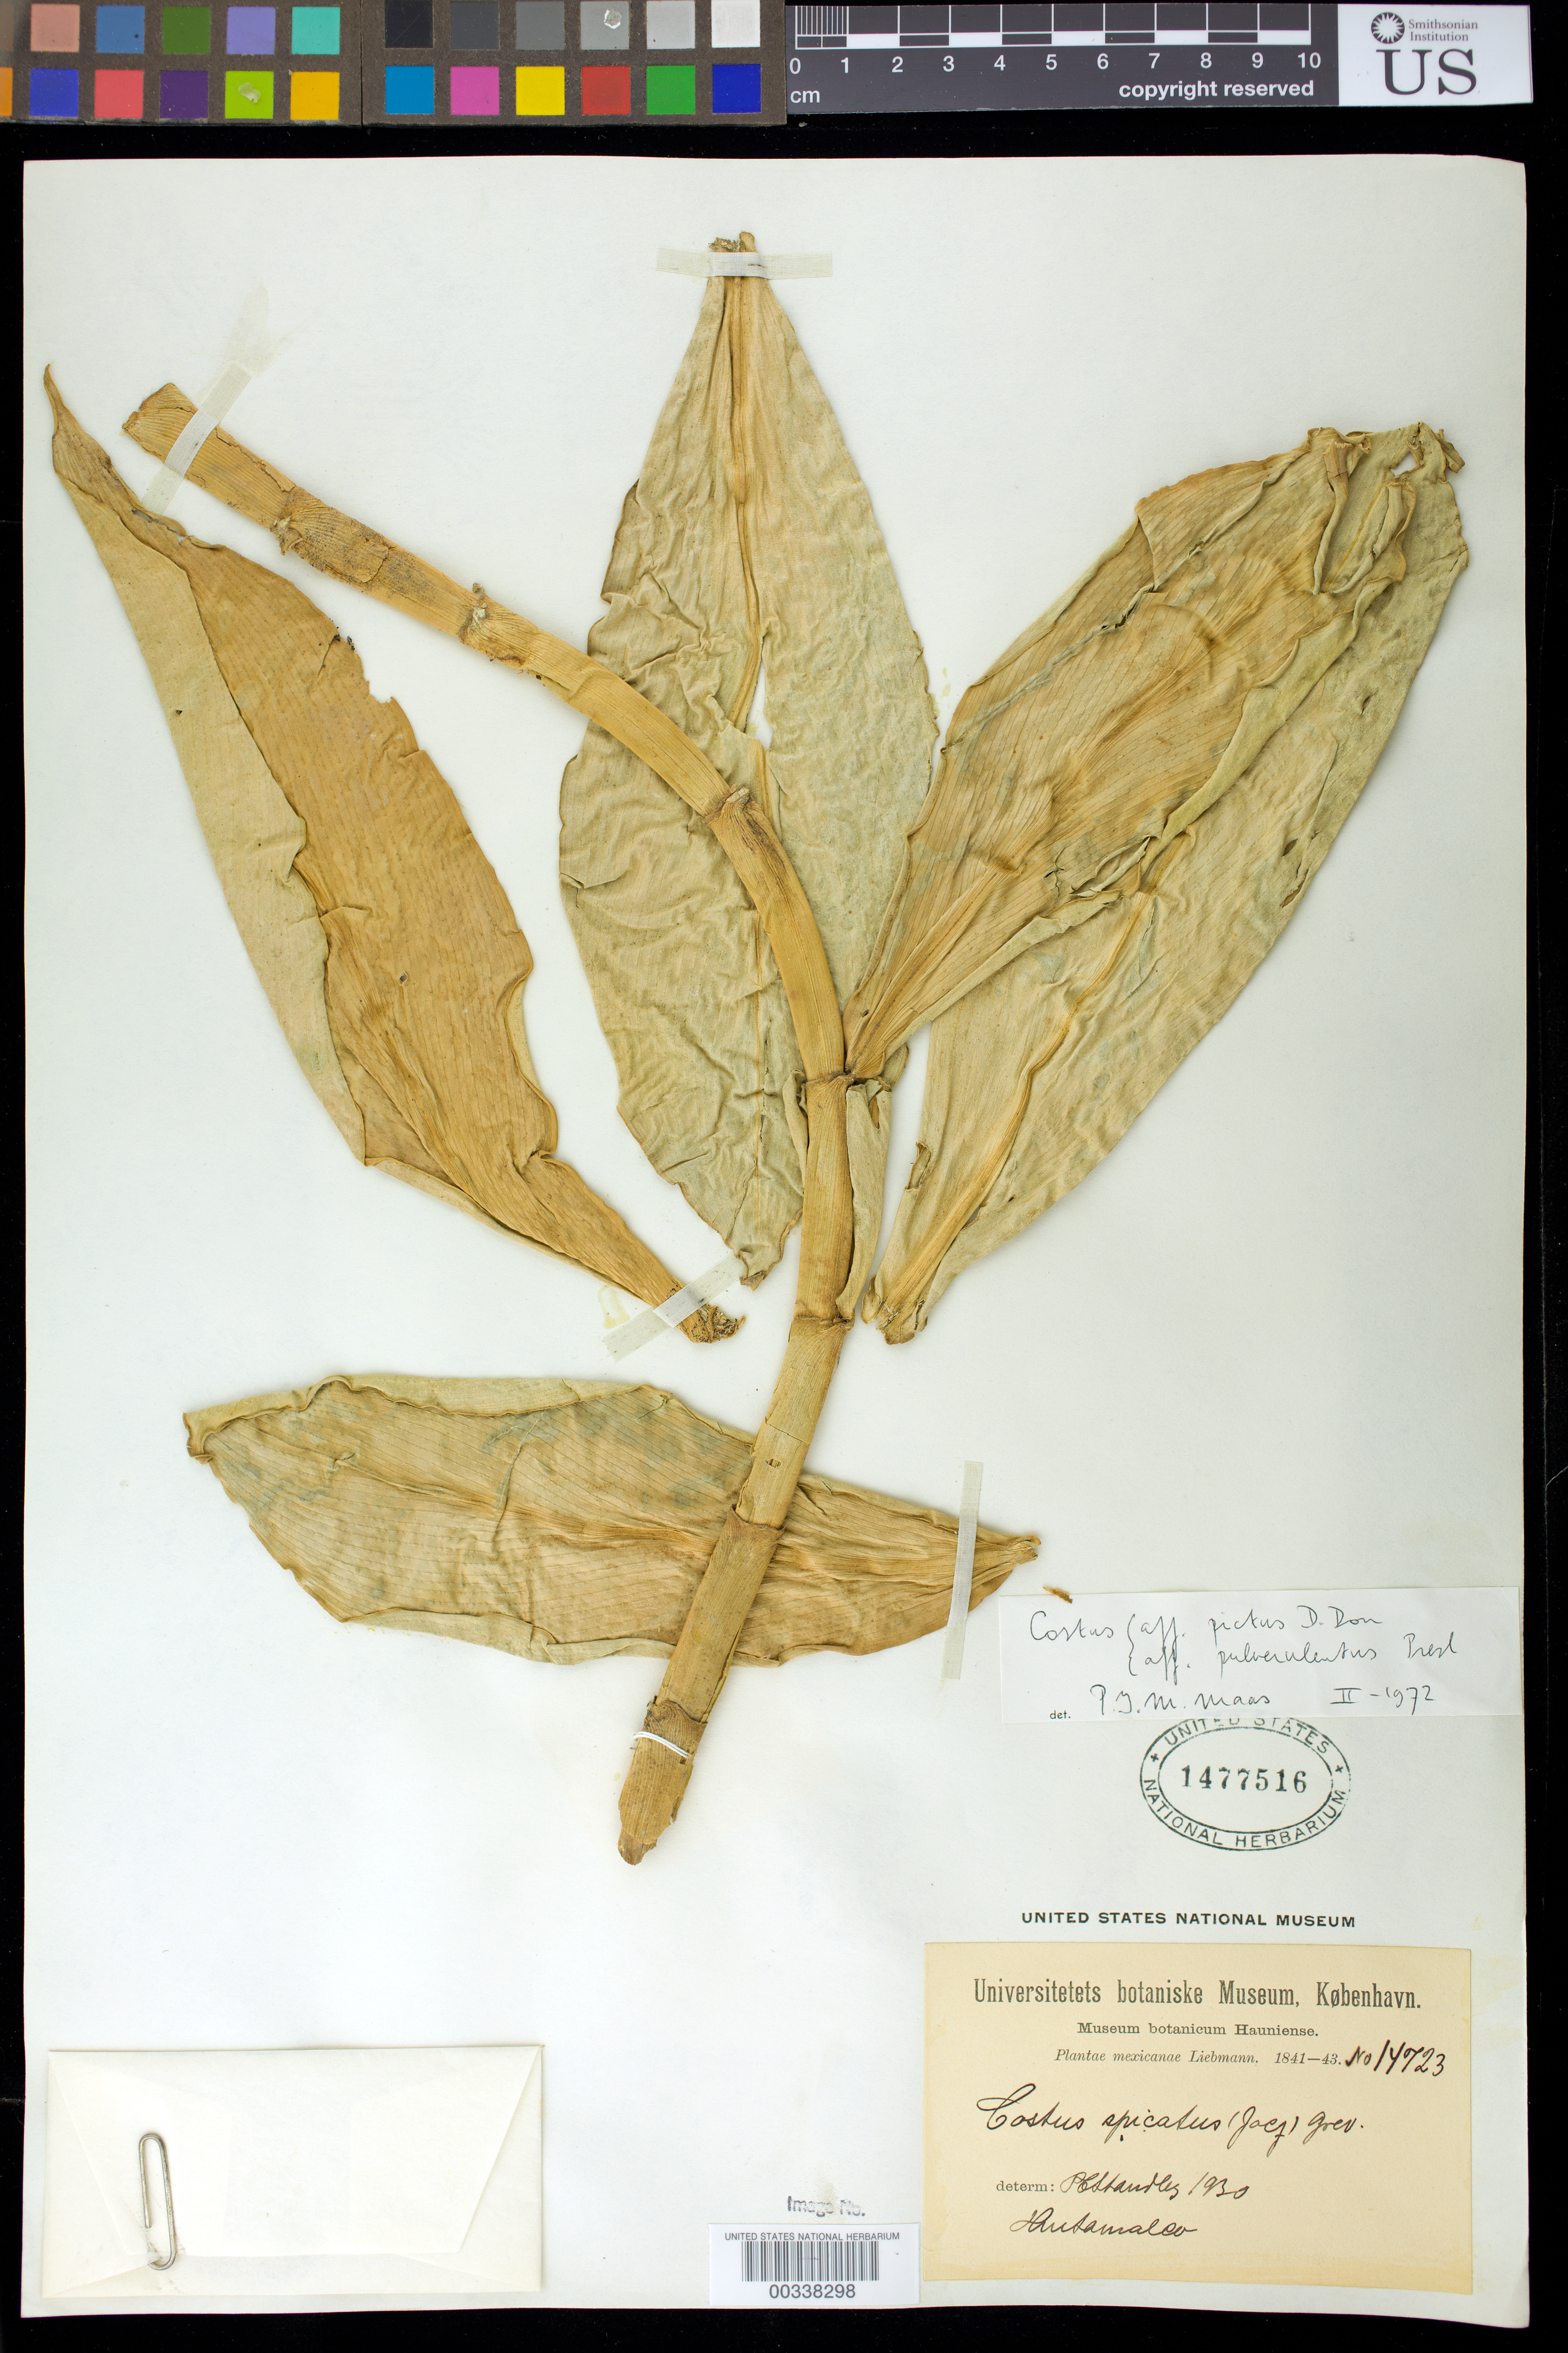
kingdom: Plantae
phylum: Tracheophyta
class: Liliopsida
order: Zingiberales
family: Costaceae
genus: Costus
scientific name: Costus pictus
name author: D. Don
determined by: Maas, Paul J. M.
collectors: F. M. Liebmann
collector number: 14723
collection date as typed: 1841 to -- --- 1843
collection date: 1841/1843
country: Mexico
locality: Hutamalco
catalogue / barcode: US 1477516